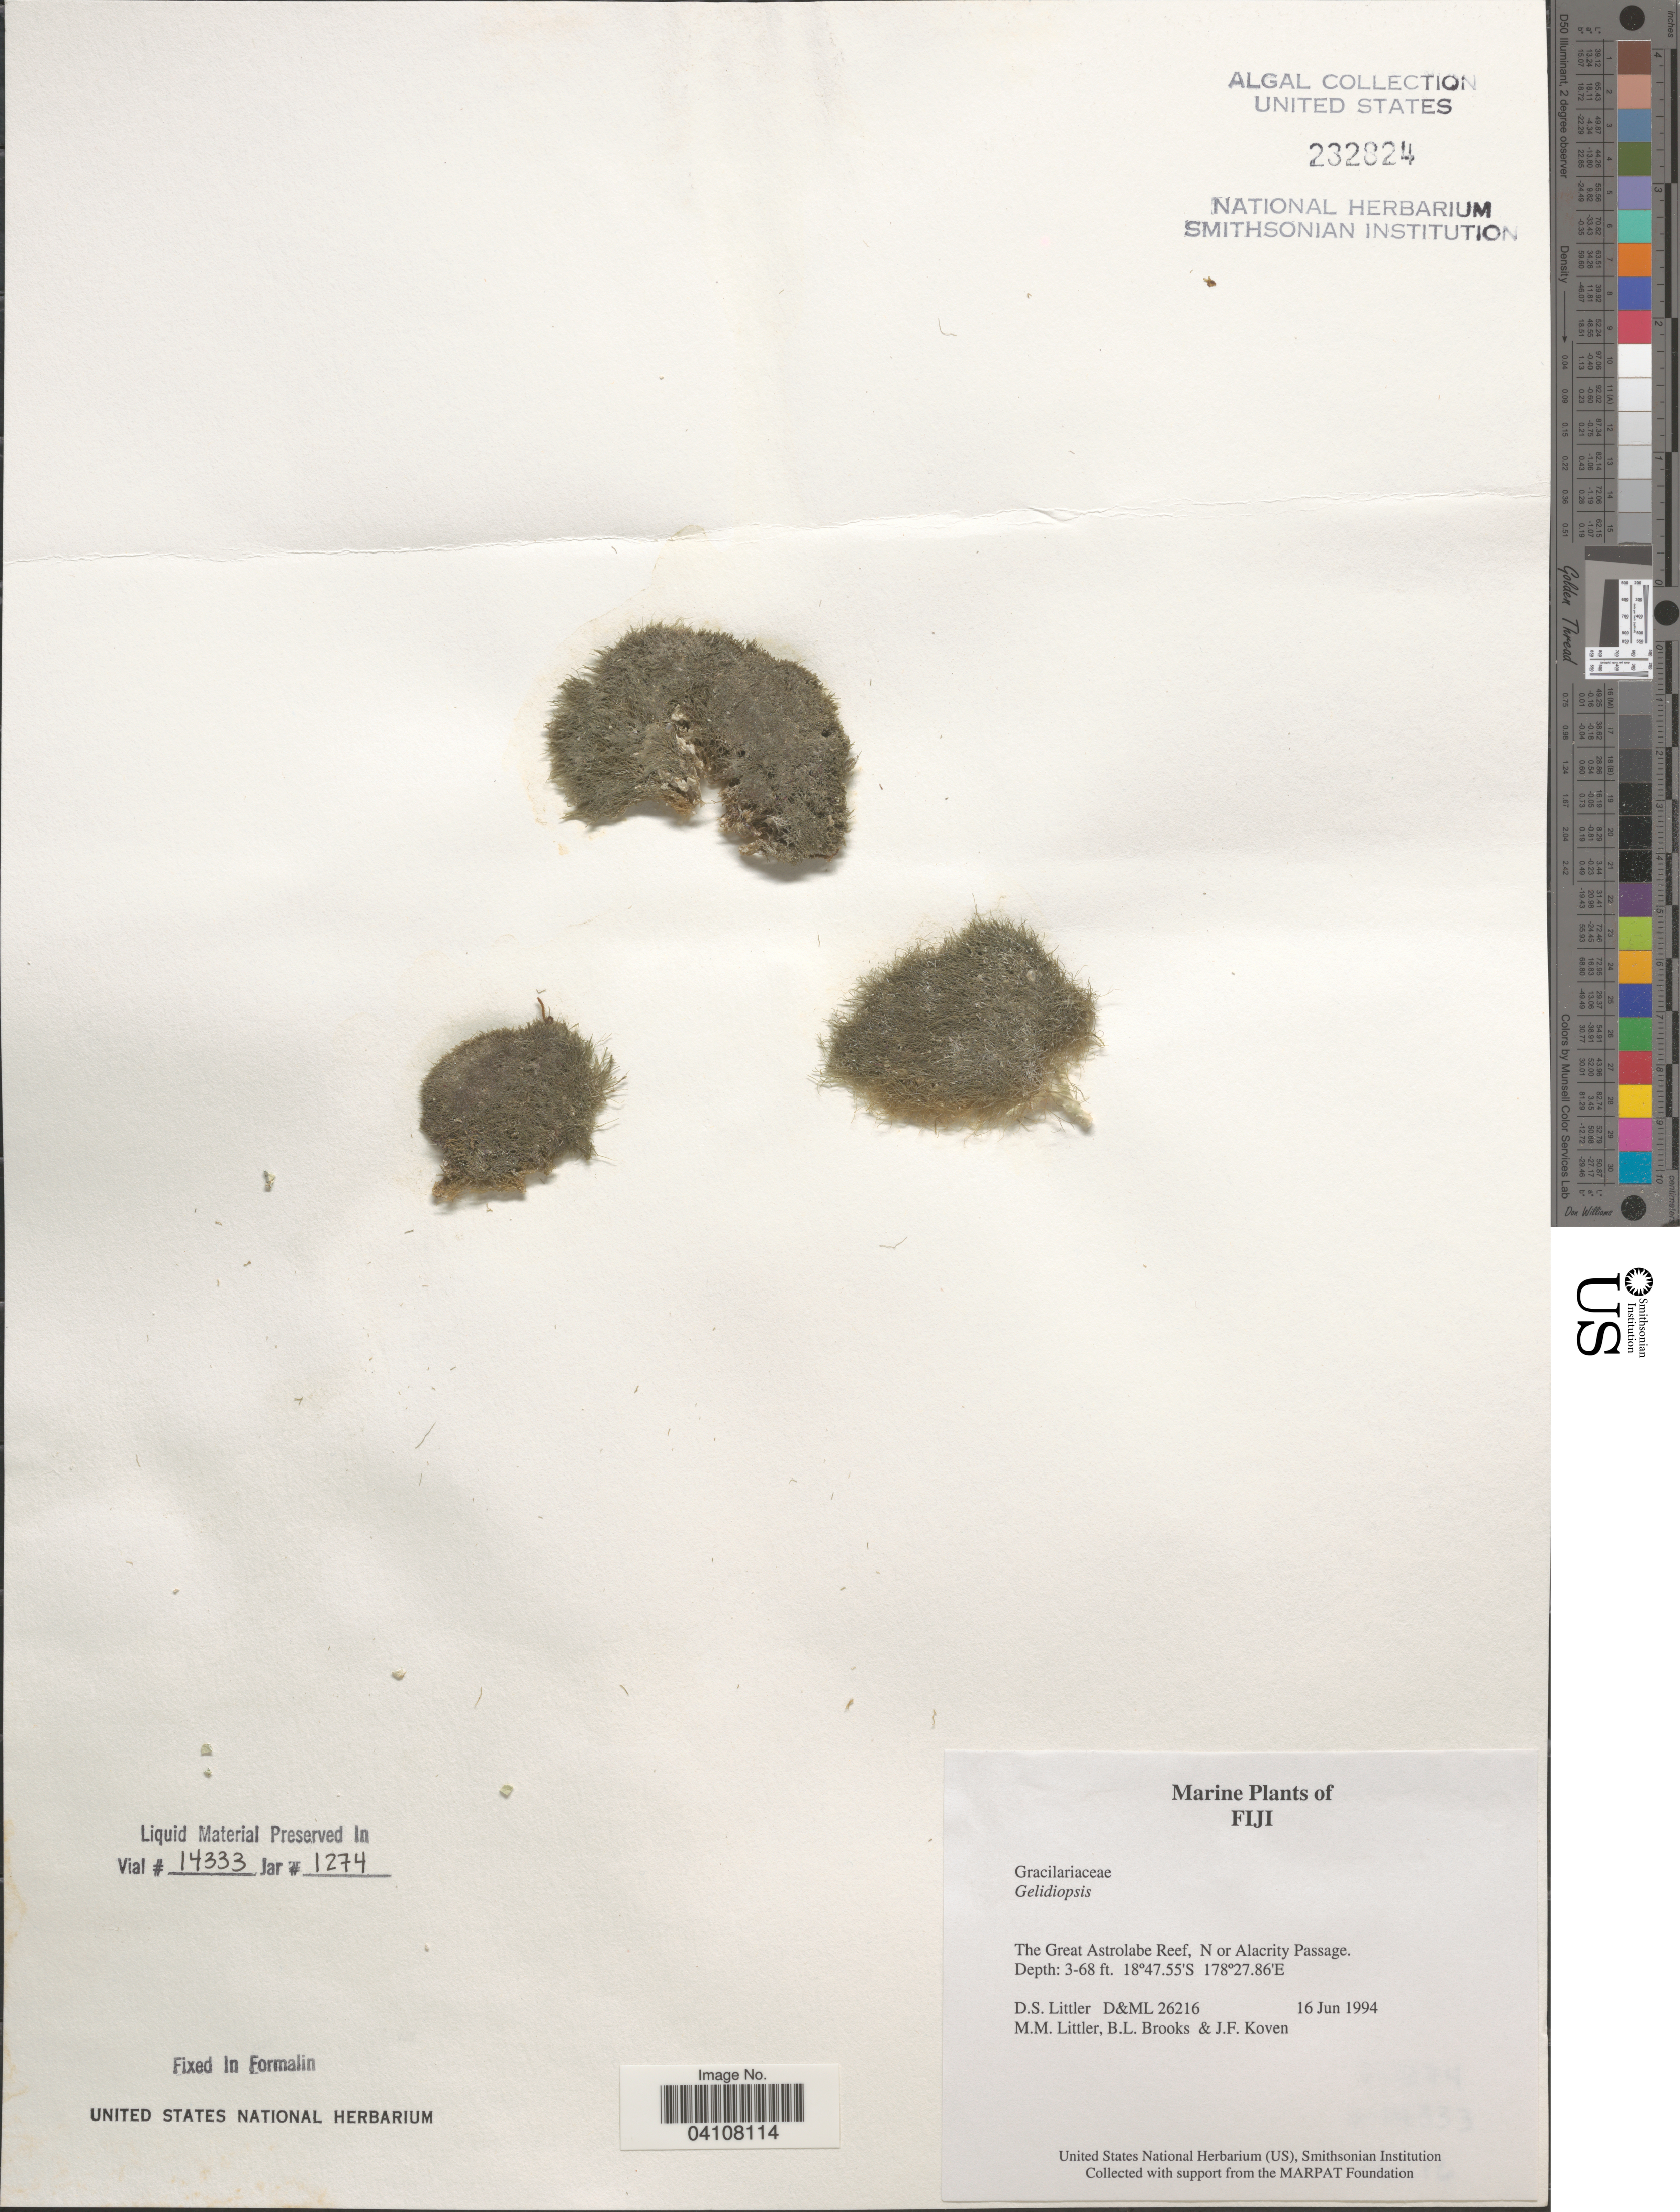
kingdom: Plantae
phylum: Rhodophyta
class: Florideophyceae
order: Rhodymeniales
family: Lomentariaceae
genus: Ceratodictyon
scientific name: Ceratodictyon sp.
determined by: Algae name updating Project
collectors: D. S. Littler, B. Brooks & J. Koven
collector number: D&ML26216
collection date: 1994-06-16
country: Fiji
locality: The Great Astrolabe Reef, N or Alacrity Passage.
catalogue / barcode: US 232824